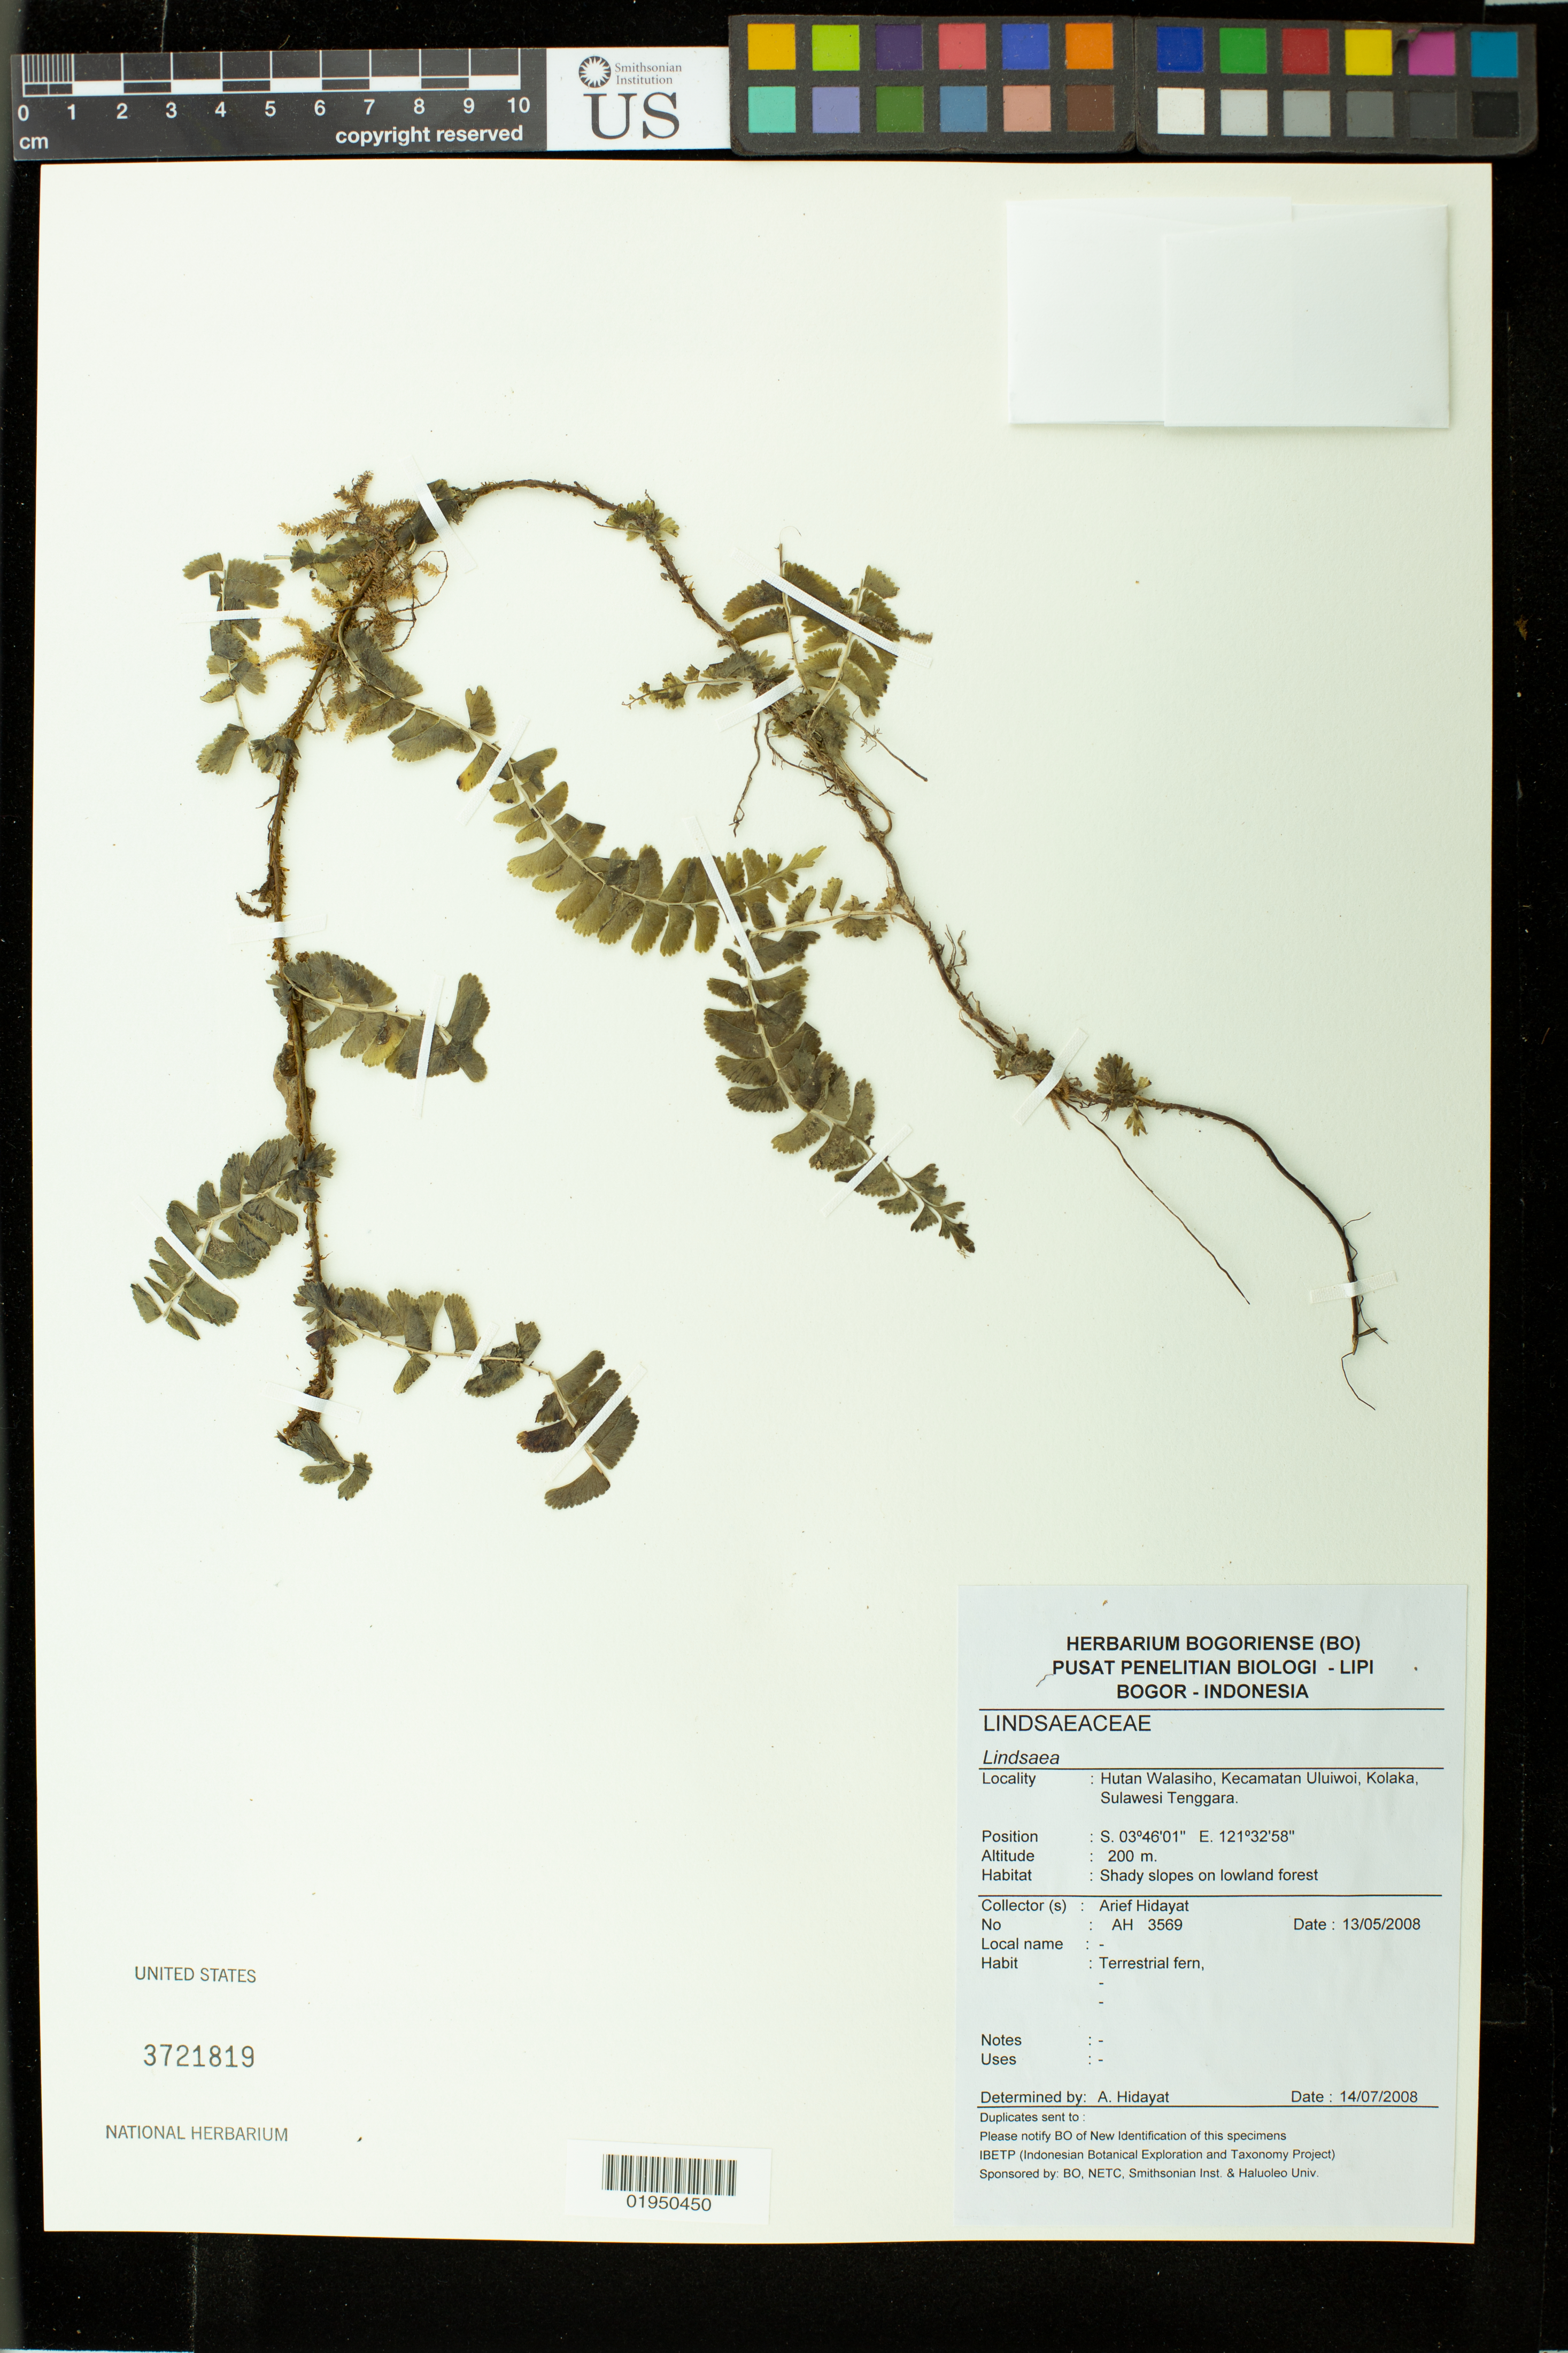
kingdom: Plantae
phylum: Tracheophyta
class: Polypodiopsida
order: Polypodiales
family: Lindsaeaceae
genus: Lindsaea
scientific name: Lindsaea sp.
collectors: A. Hidayat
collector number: AH 3569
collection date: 2008-05-13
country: Indonesia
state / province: Sulawesi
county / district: Sulawesi Tenggara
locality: Hutan Wakasiho, Kecamatan Uluiwoi, Kolaka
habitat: Shady slope on lowland forest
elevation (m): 200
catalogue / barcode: US 3721819